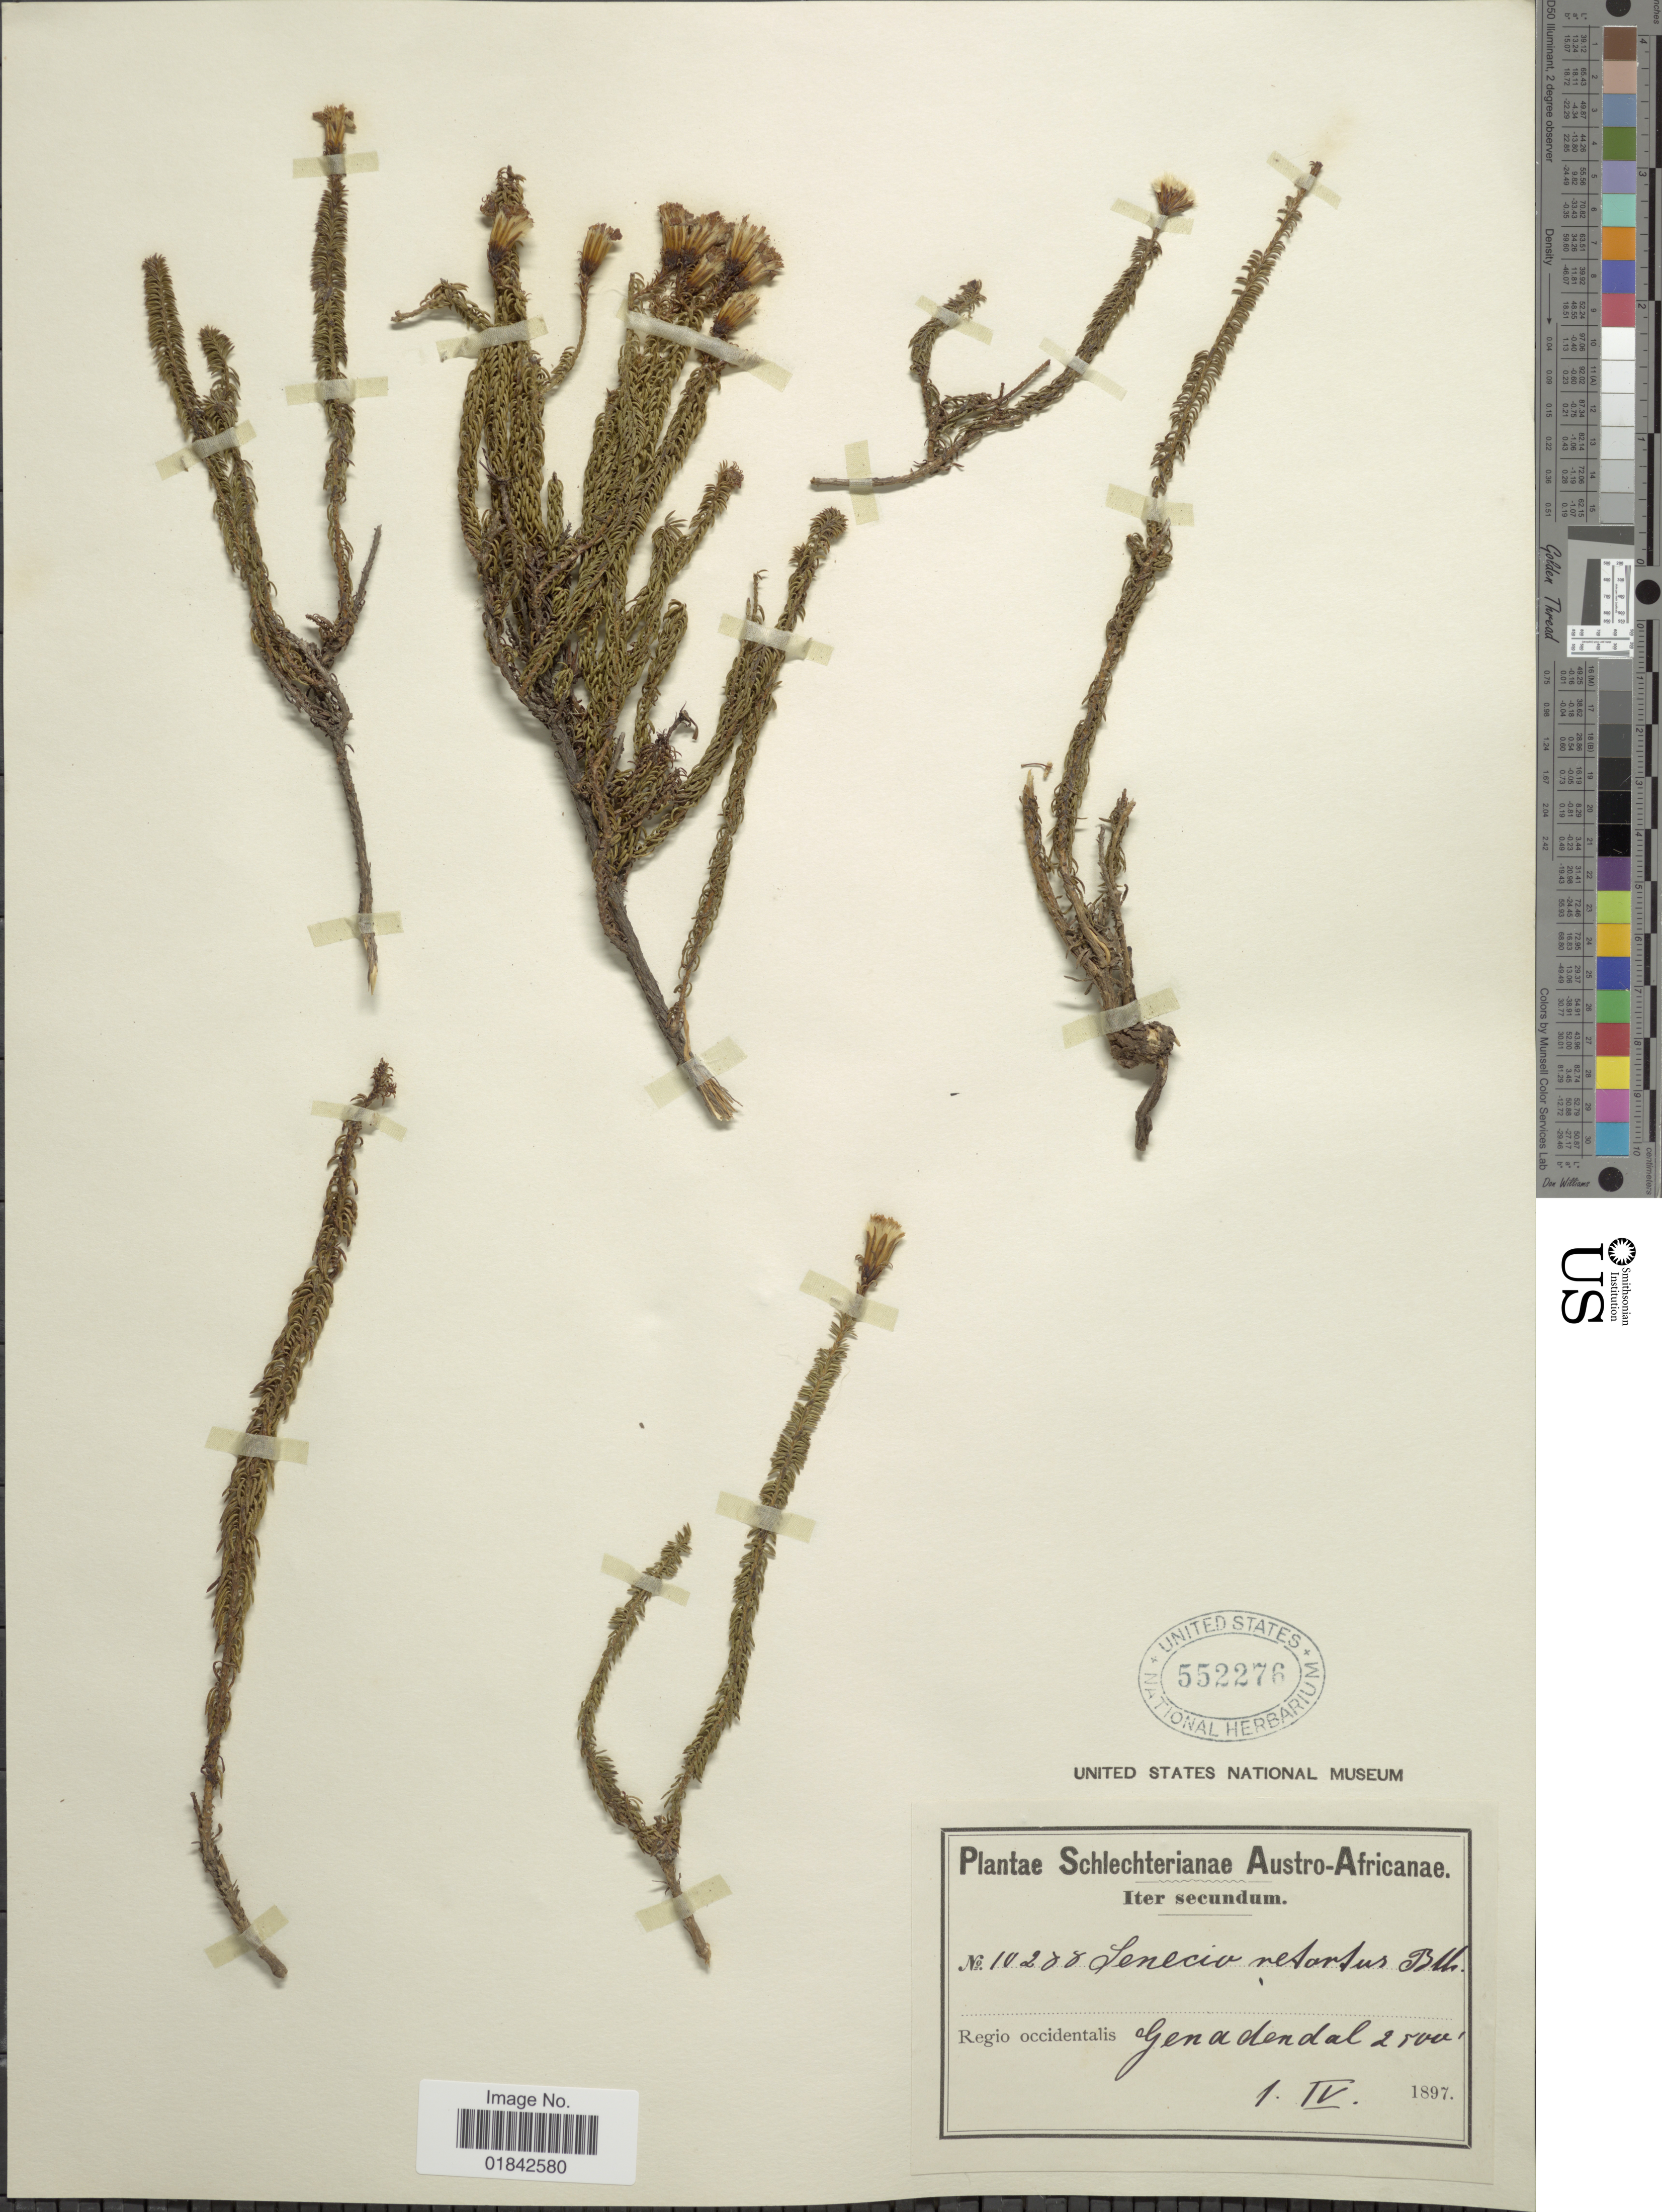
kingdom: Plantae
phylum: Tracheophyta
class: Magnoliopsida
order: Asterales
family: Asteraceae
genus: Senecio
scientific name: Senecio retortus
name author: (DC.) Benth.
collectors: Schlechter, --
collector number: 10200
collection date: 1897-04-01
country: South Africa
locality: Austro-Africanae, Regio occidentalis, Genadendal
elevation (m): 762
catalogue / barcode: US 552276